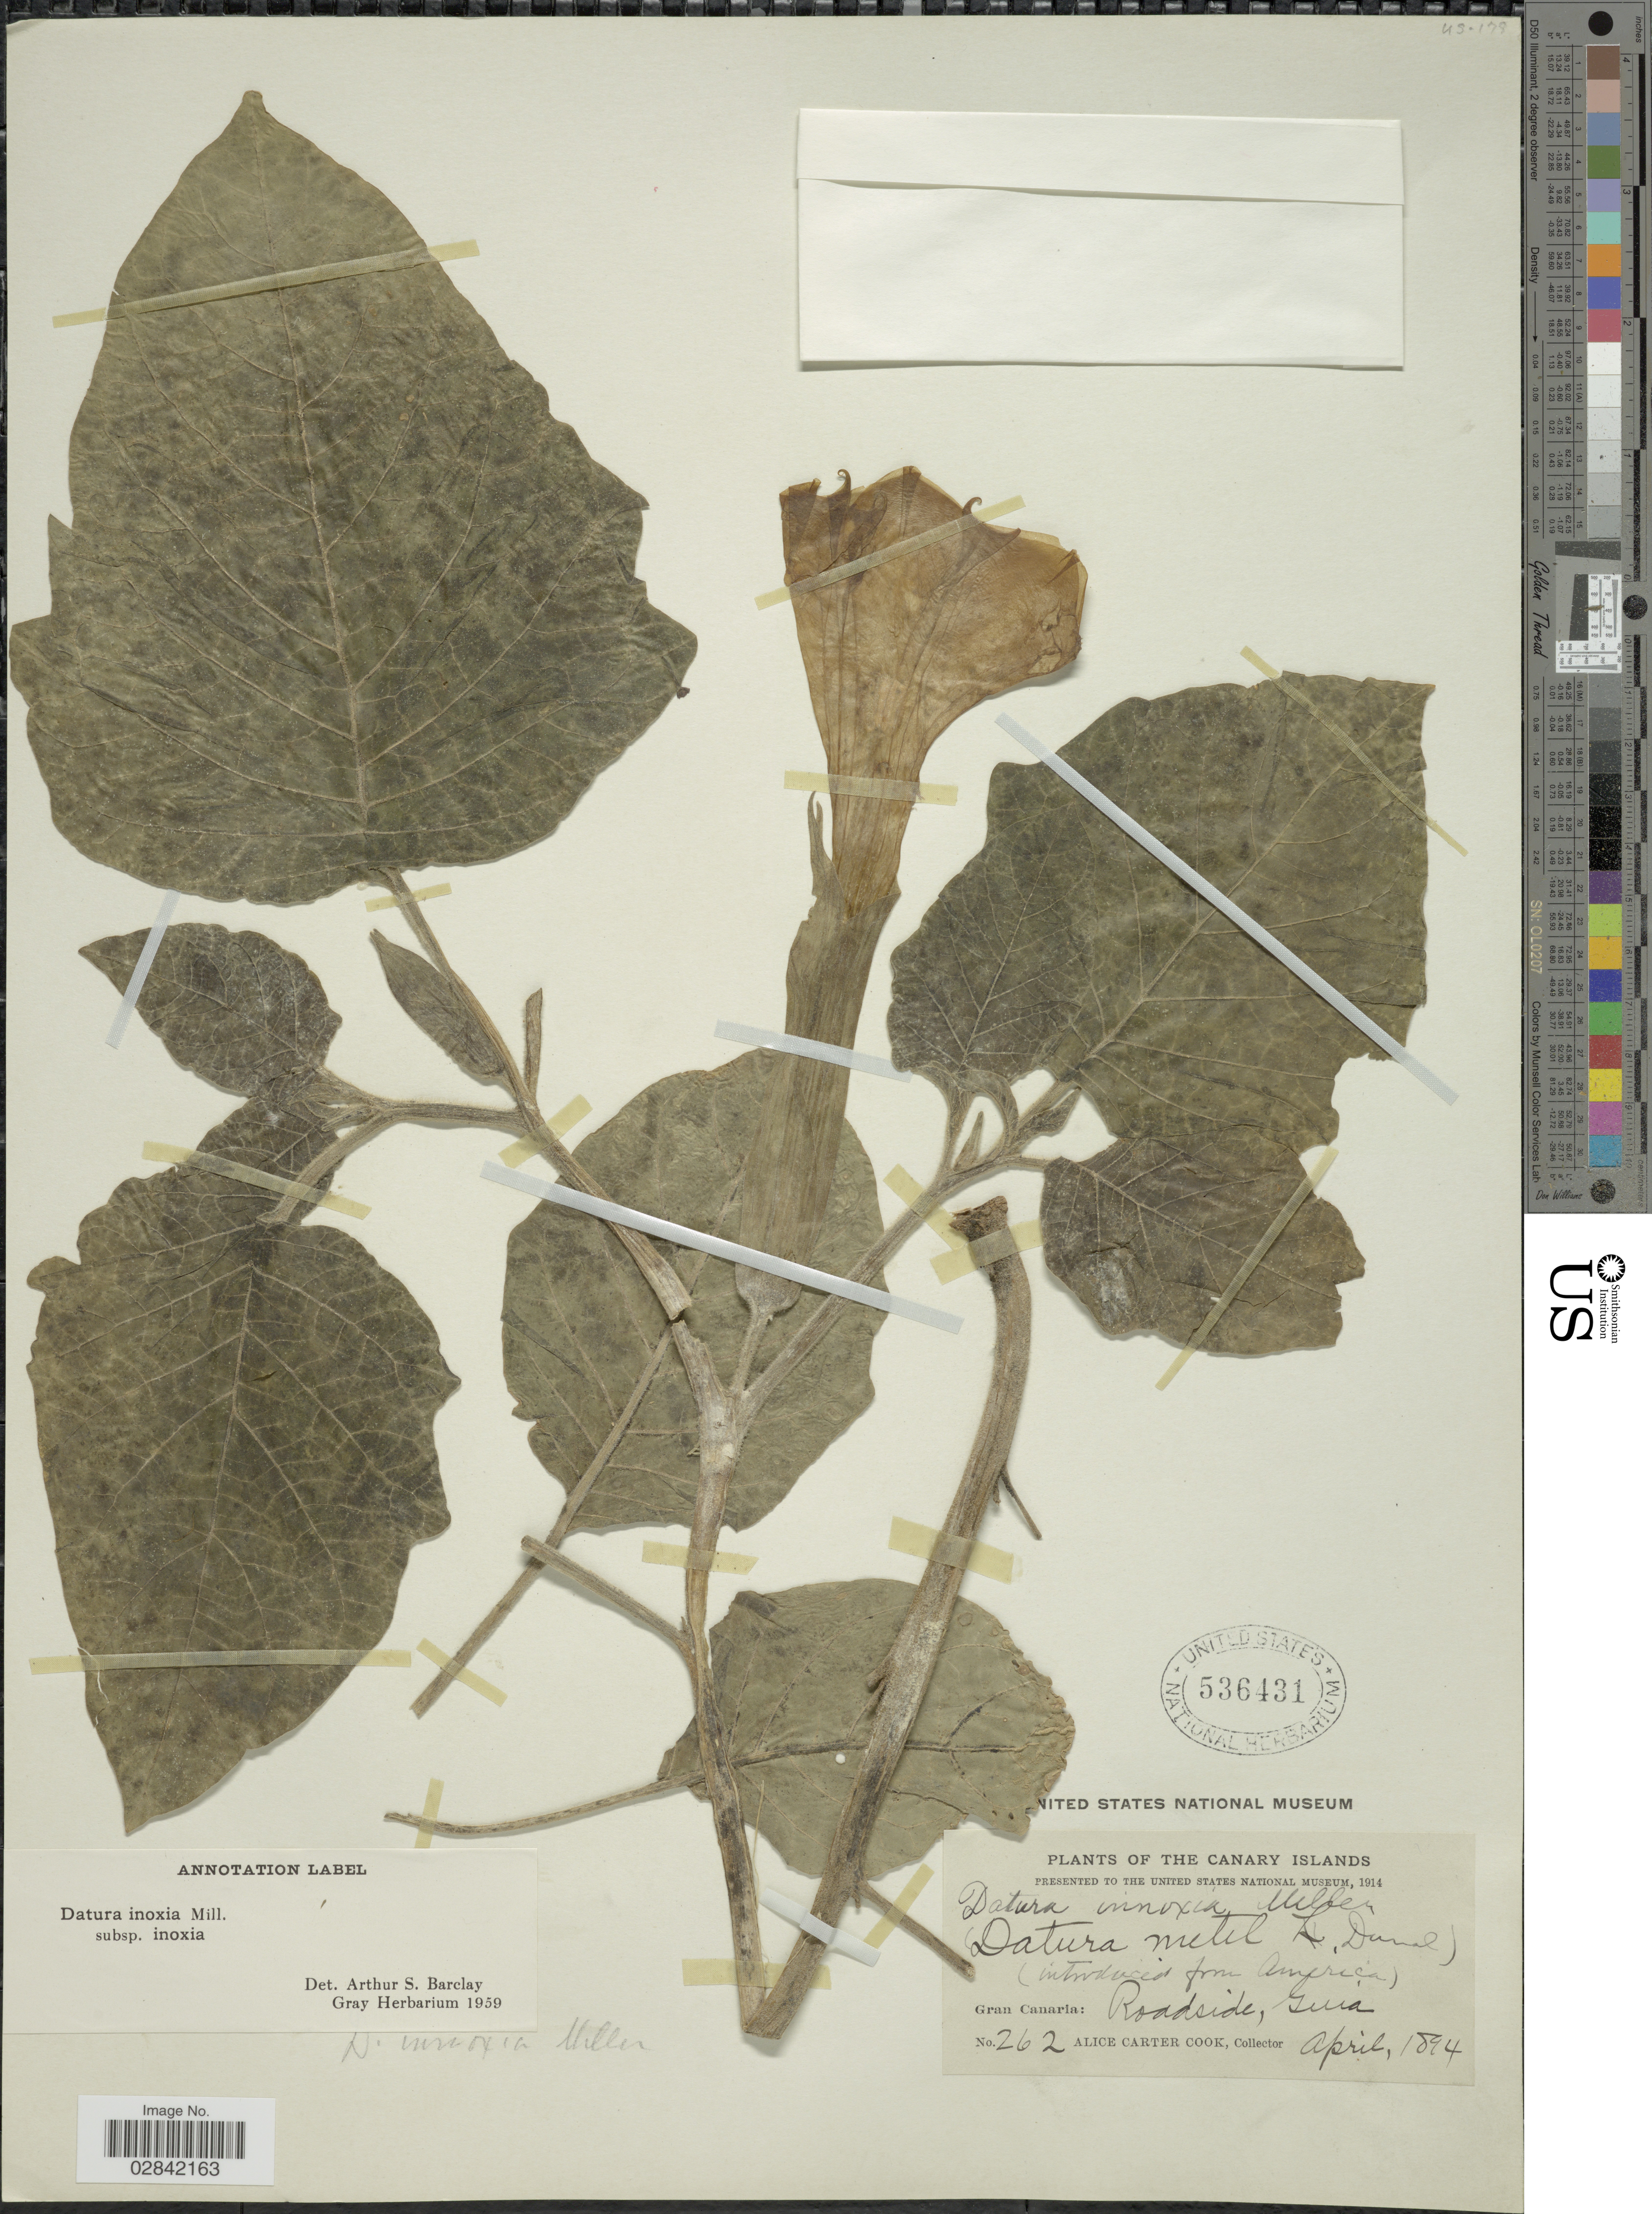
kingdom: Plantae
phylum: Tracheophyta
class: Magnoliopsida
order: Solanales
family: Solanaceae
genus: Datura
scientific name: Datura innoxia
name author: Mill.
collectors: Alice C. Cook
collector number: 262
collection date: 1894-04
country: Spain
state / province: Canarias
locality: The Canary Islands, Gran Canaria: Roadside, Guia.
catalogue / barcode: US 536431